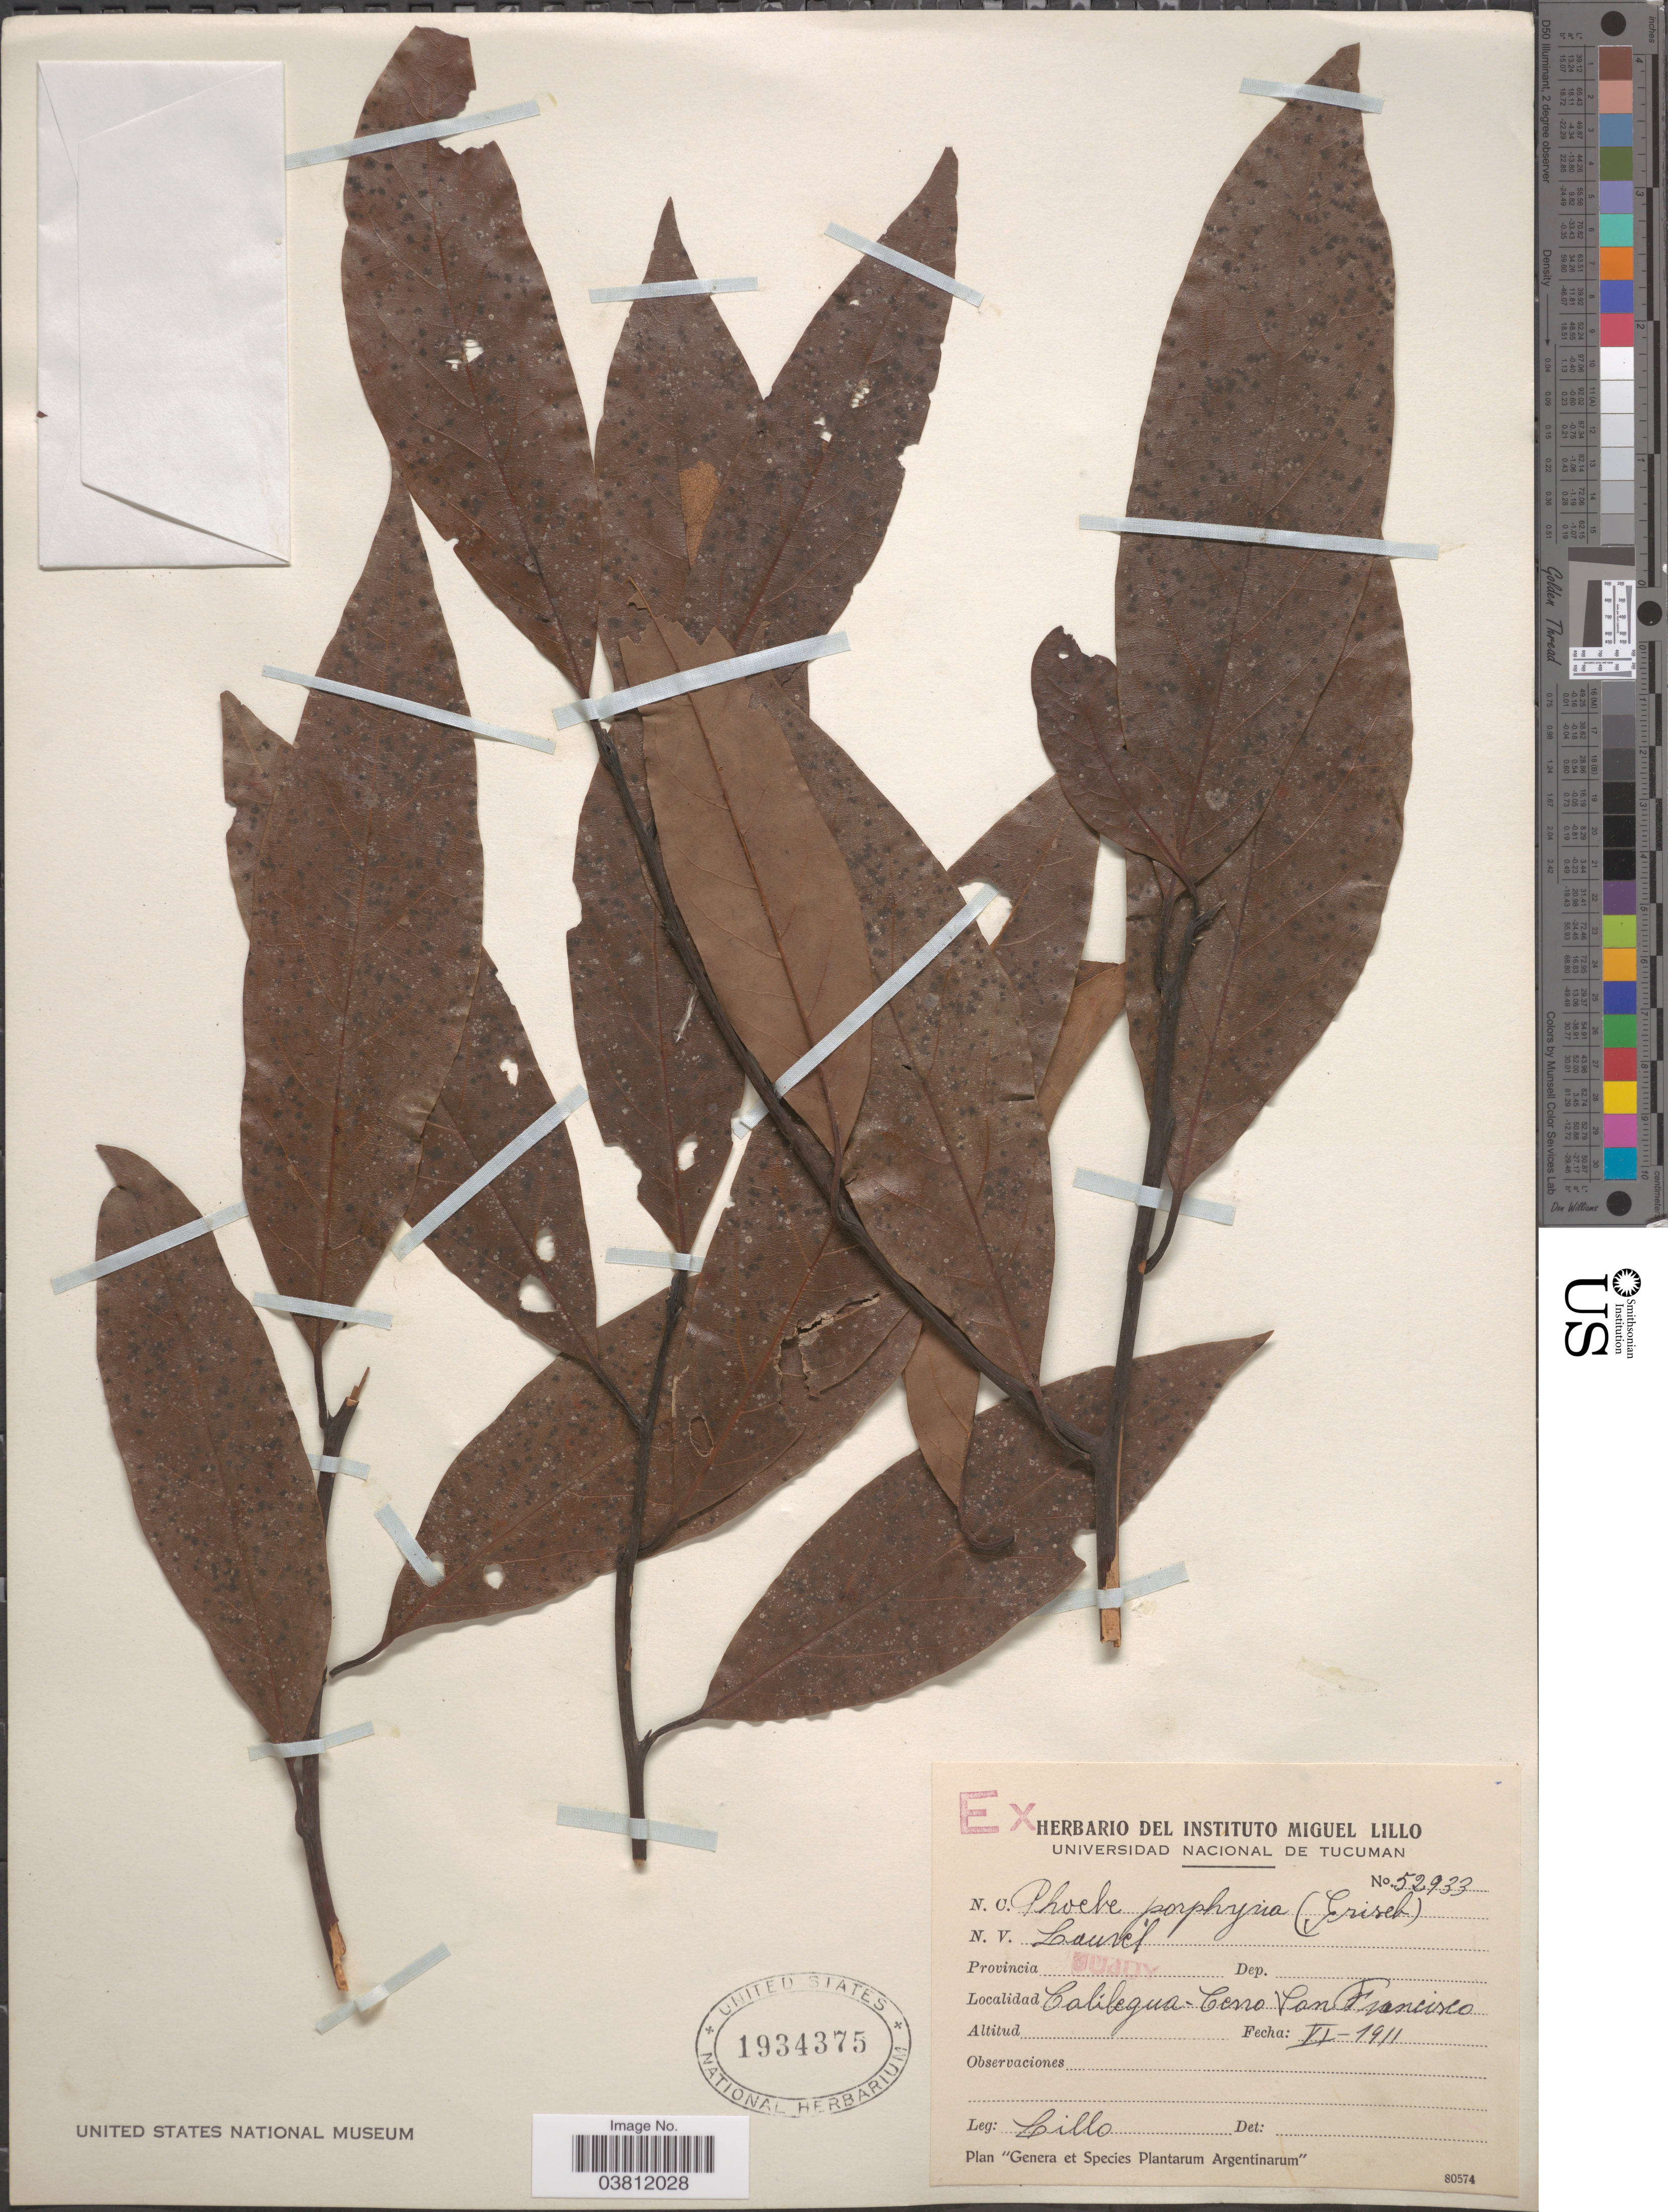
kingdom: Plantae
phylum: Tracheophyta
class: Magnoliopsida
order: Laurales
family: Lauraceae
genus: Phoebe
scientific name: Phoebe porphyria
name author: (Griseb.) Mez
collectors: M. Lillo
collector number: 52933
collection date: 1911-06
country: Argentina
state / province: Tucuman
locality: Calilegua- Cerro San Francisco.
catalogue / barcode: US 1934375